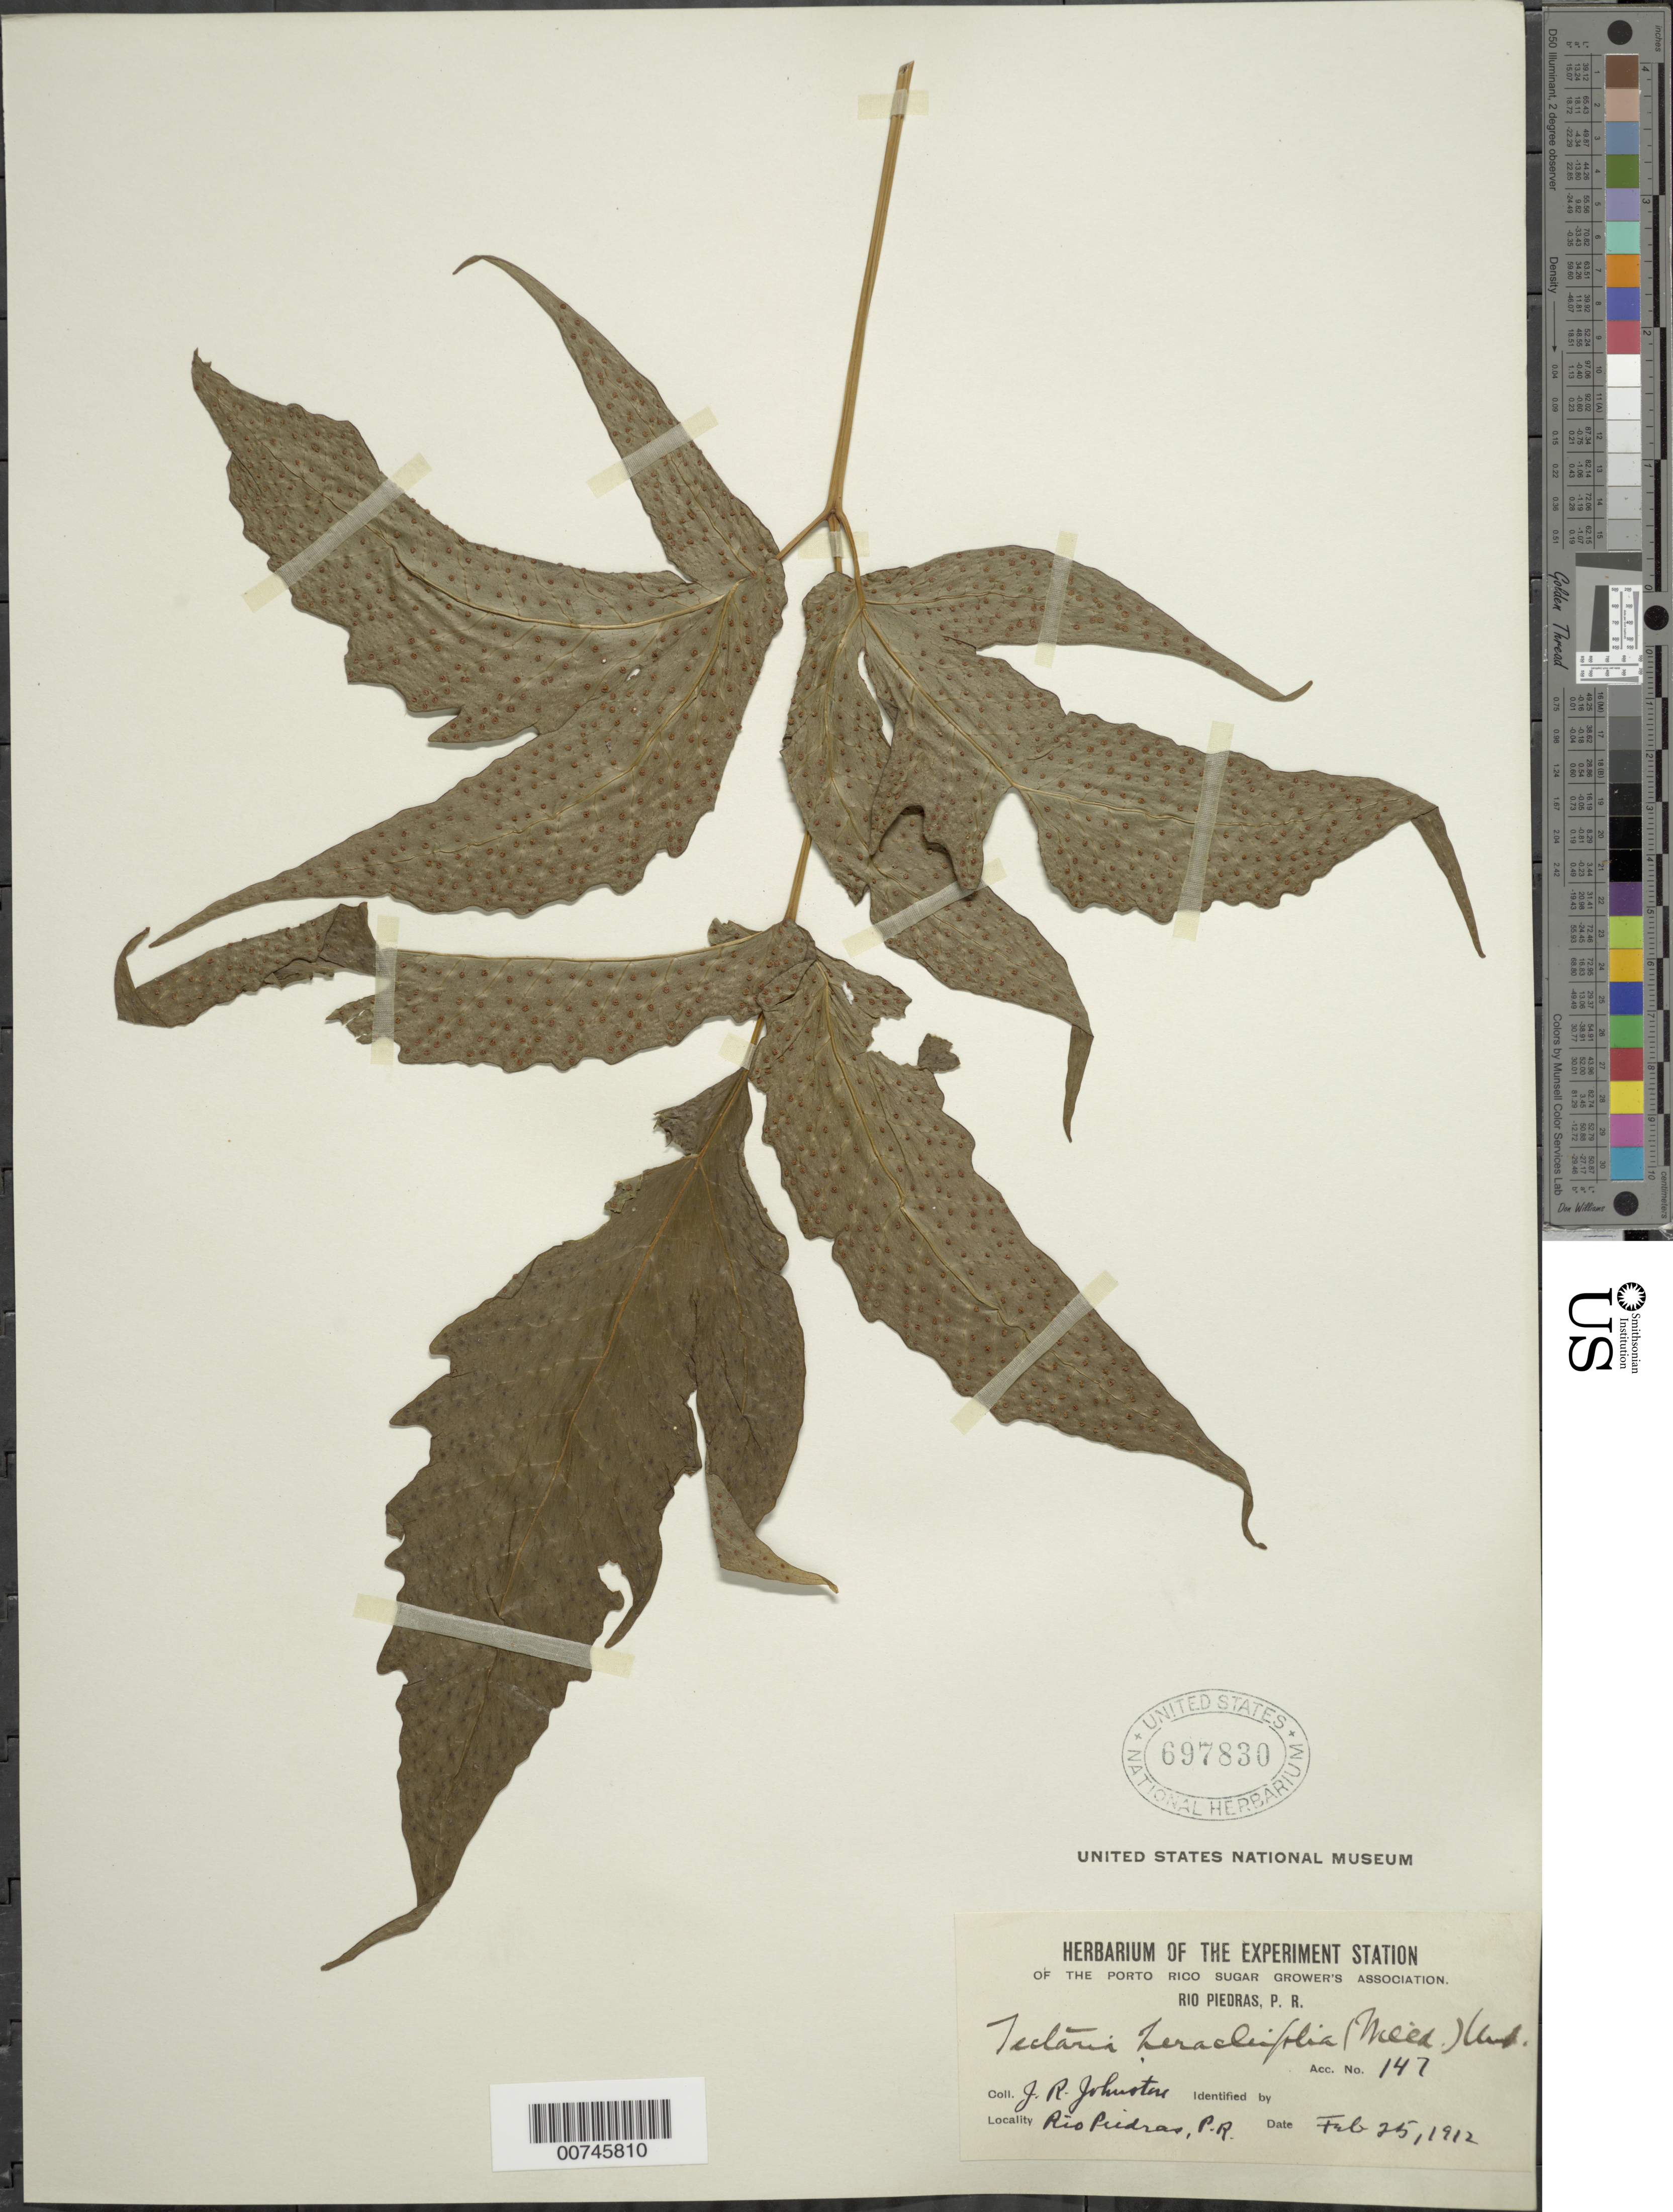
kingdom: Plantae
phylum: Tracheophyta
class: Polypodiopsida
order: Polypodiales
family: Tectariaceae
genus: Tectaria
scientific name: Tectaria heracleifolia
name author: (Willd.) Underw.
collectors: J. Johnston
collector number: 147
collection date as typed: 25 Feb 1912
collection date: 1912-02-25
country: Puerto Rico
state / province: San Juan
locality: Rio Piedras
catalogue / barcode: US 697830